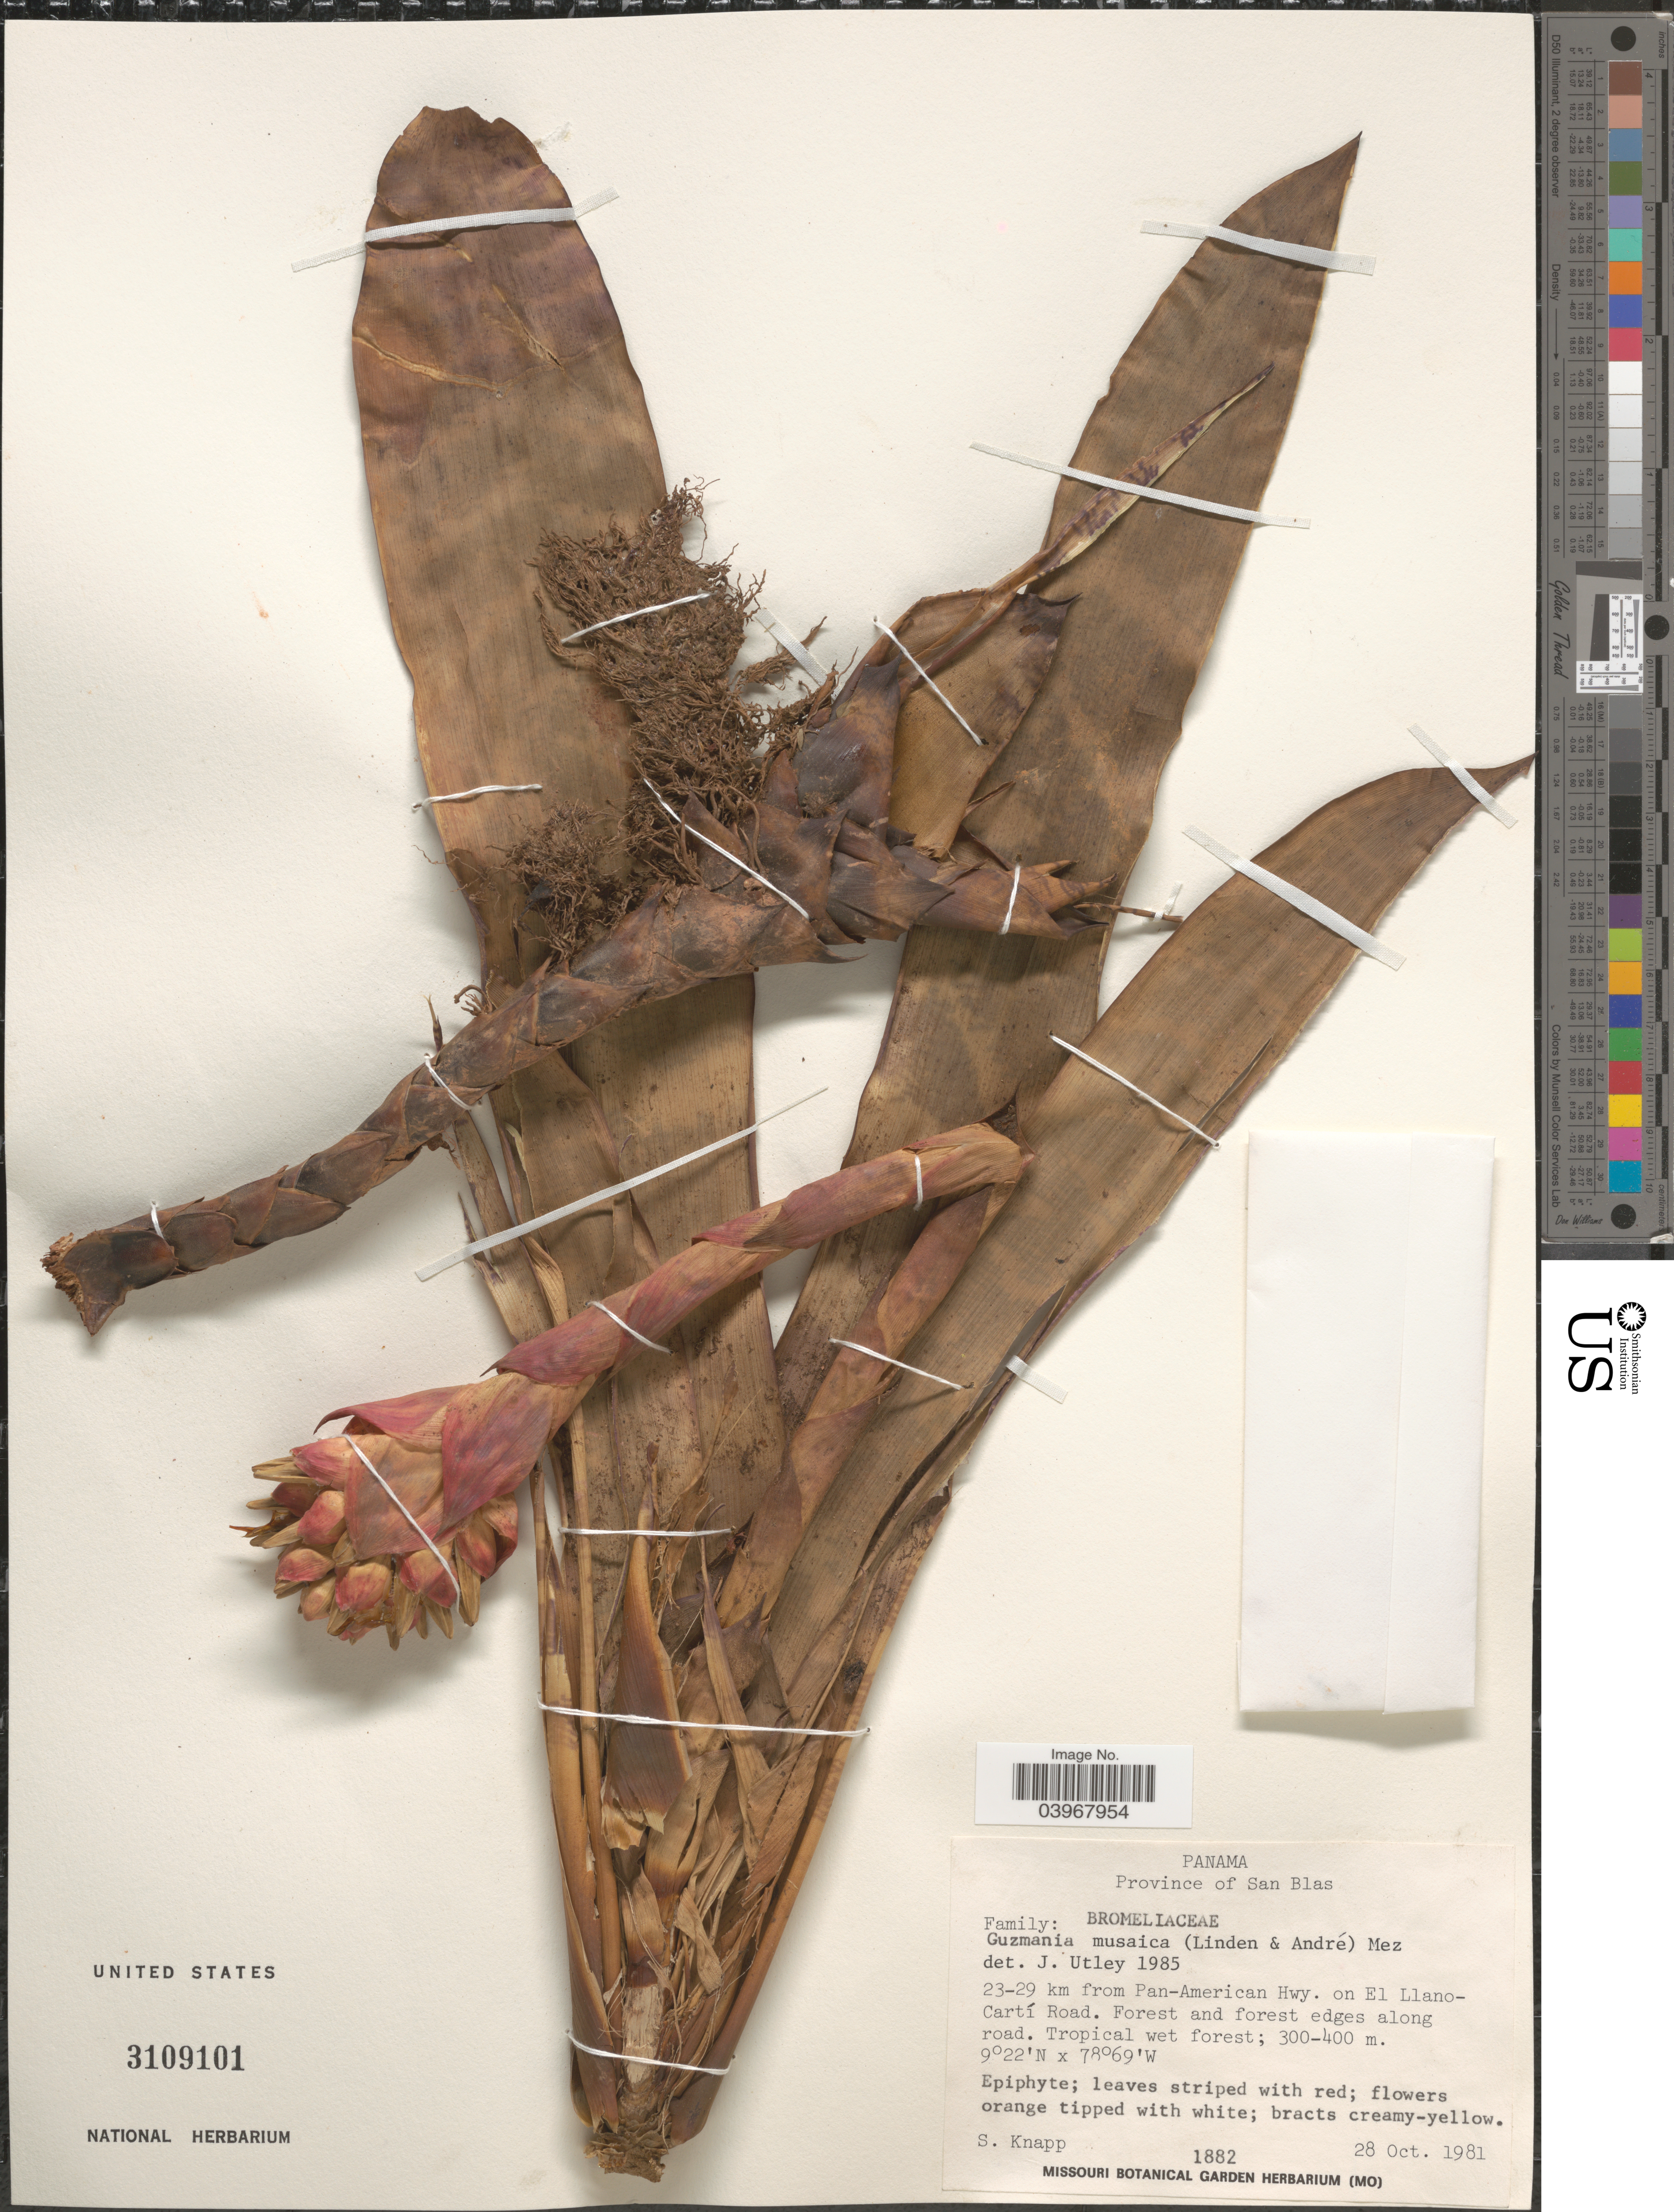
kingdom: Plantae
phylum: Tracheophyta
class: Liliopsida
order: Poales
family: Bromeliaceae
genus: Guzmania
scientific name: Guzmania musaica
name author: (Linden & André) Mez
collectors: S. Knapp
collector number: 1882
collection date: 1981-10-28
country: Panama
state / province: Kuna Yala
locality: Province of San Blas. 23-29 km from Pan-American Hwy. on El Llano-Cartí Road.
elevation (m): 300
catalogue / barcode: US 3109101